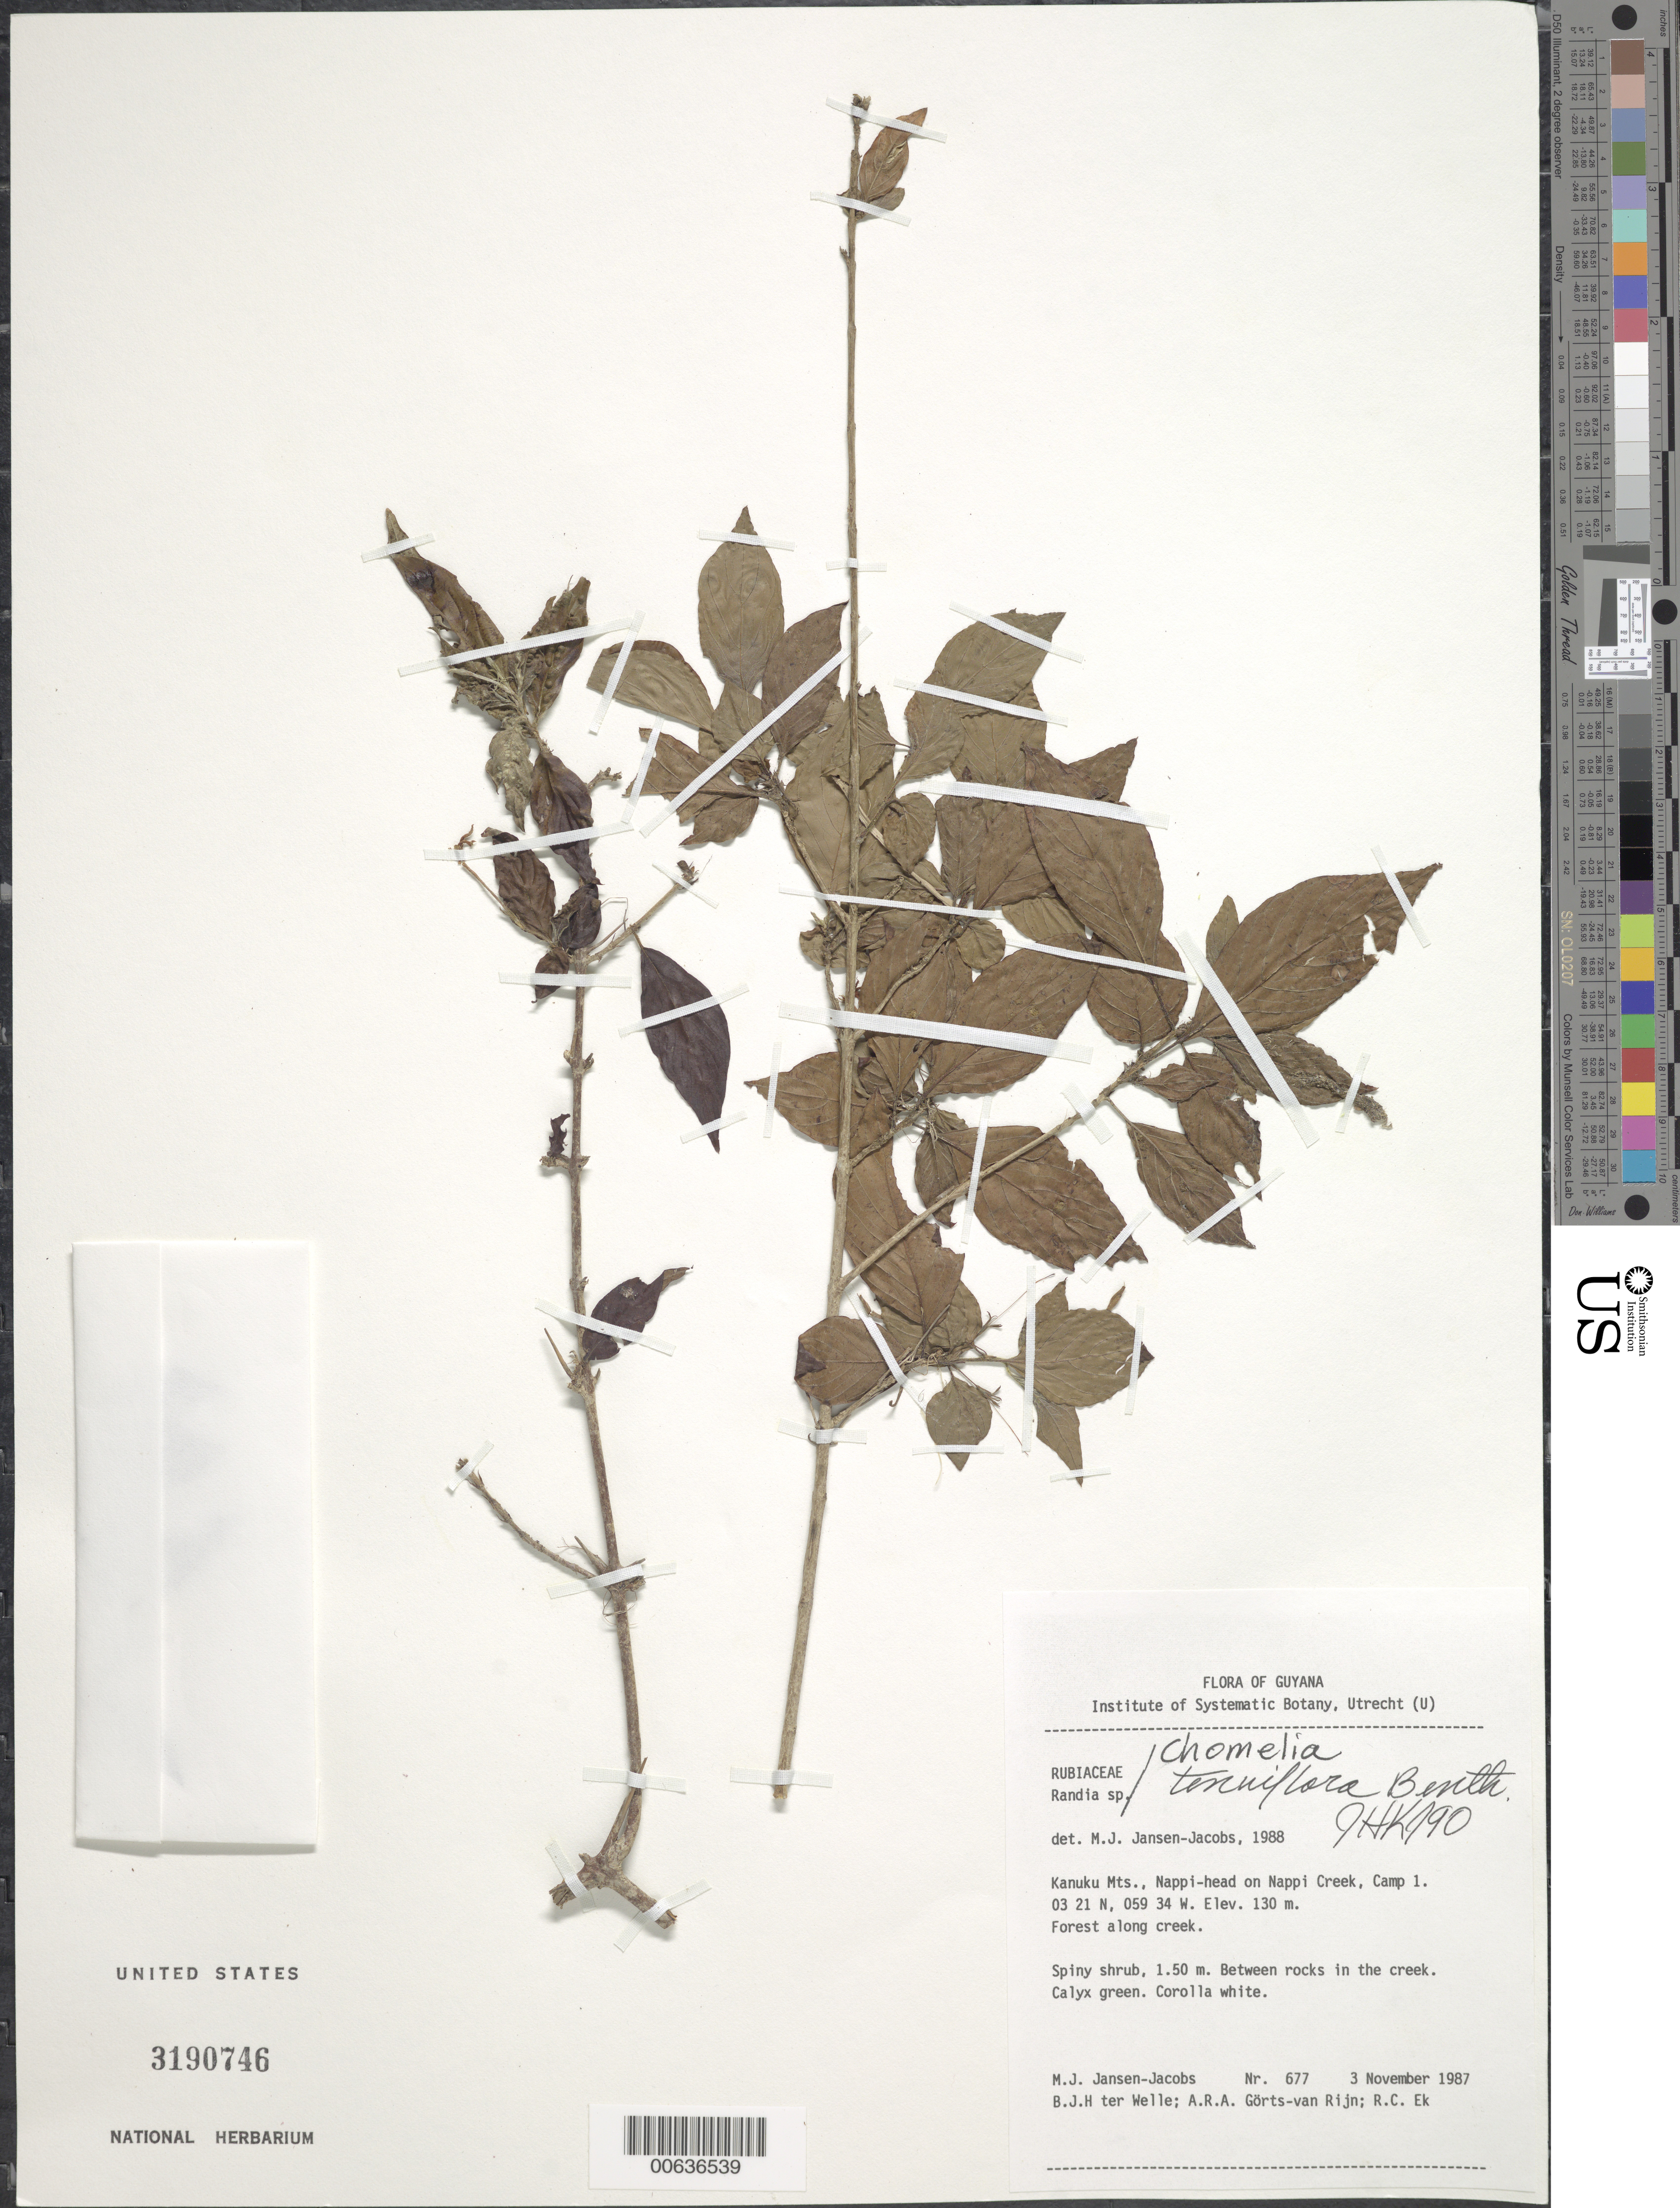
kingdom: Plantae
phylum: Tracheophyta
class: Magnoliopsida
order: Gentianales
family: Rubiaceae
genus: Chomelia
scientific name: Chomelia tenuiflora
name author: Benth.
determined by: Kirkbride, J. H.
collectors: M. J. Jansen-Jacobs, B. Welle, A. .R. A. Görts-van Rijn & R. C. Ek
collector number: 677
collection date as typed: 3-Nov-87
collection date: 1987-11-03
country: Guyana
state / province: U. Takutu-U. Essequibo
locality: Kanuku Mts., Nappi-head on Nappi Creek, camp 1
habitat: Forest along creek. Between rocks in the creek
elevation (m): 130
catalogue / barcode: US 3190746